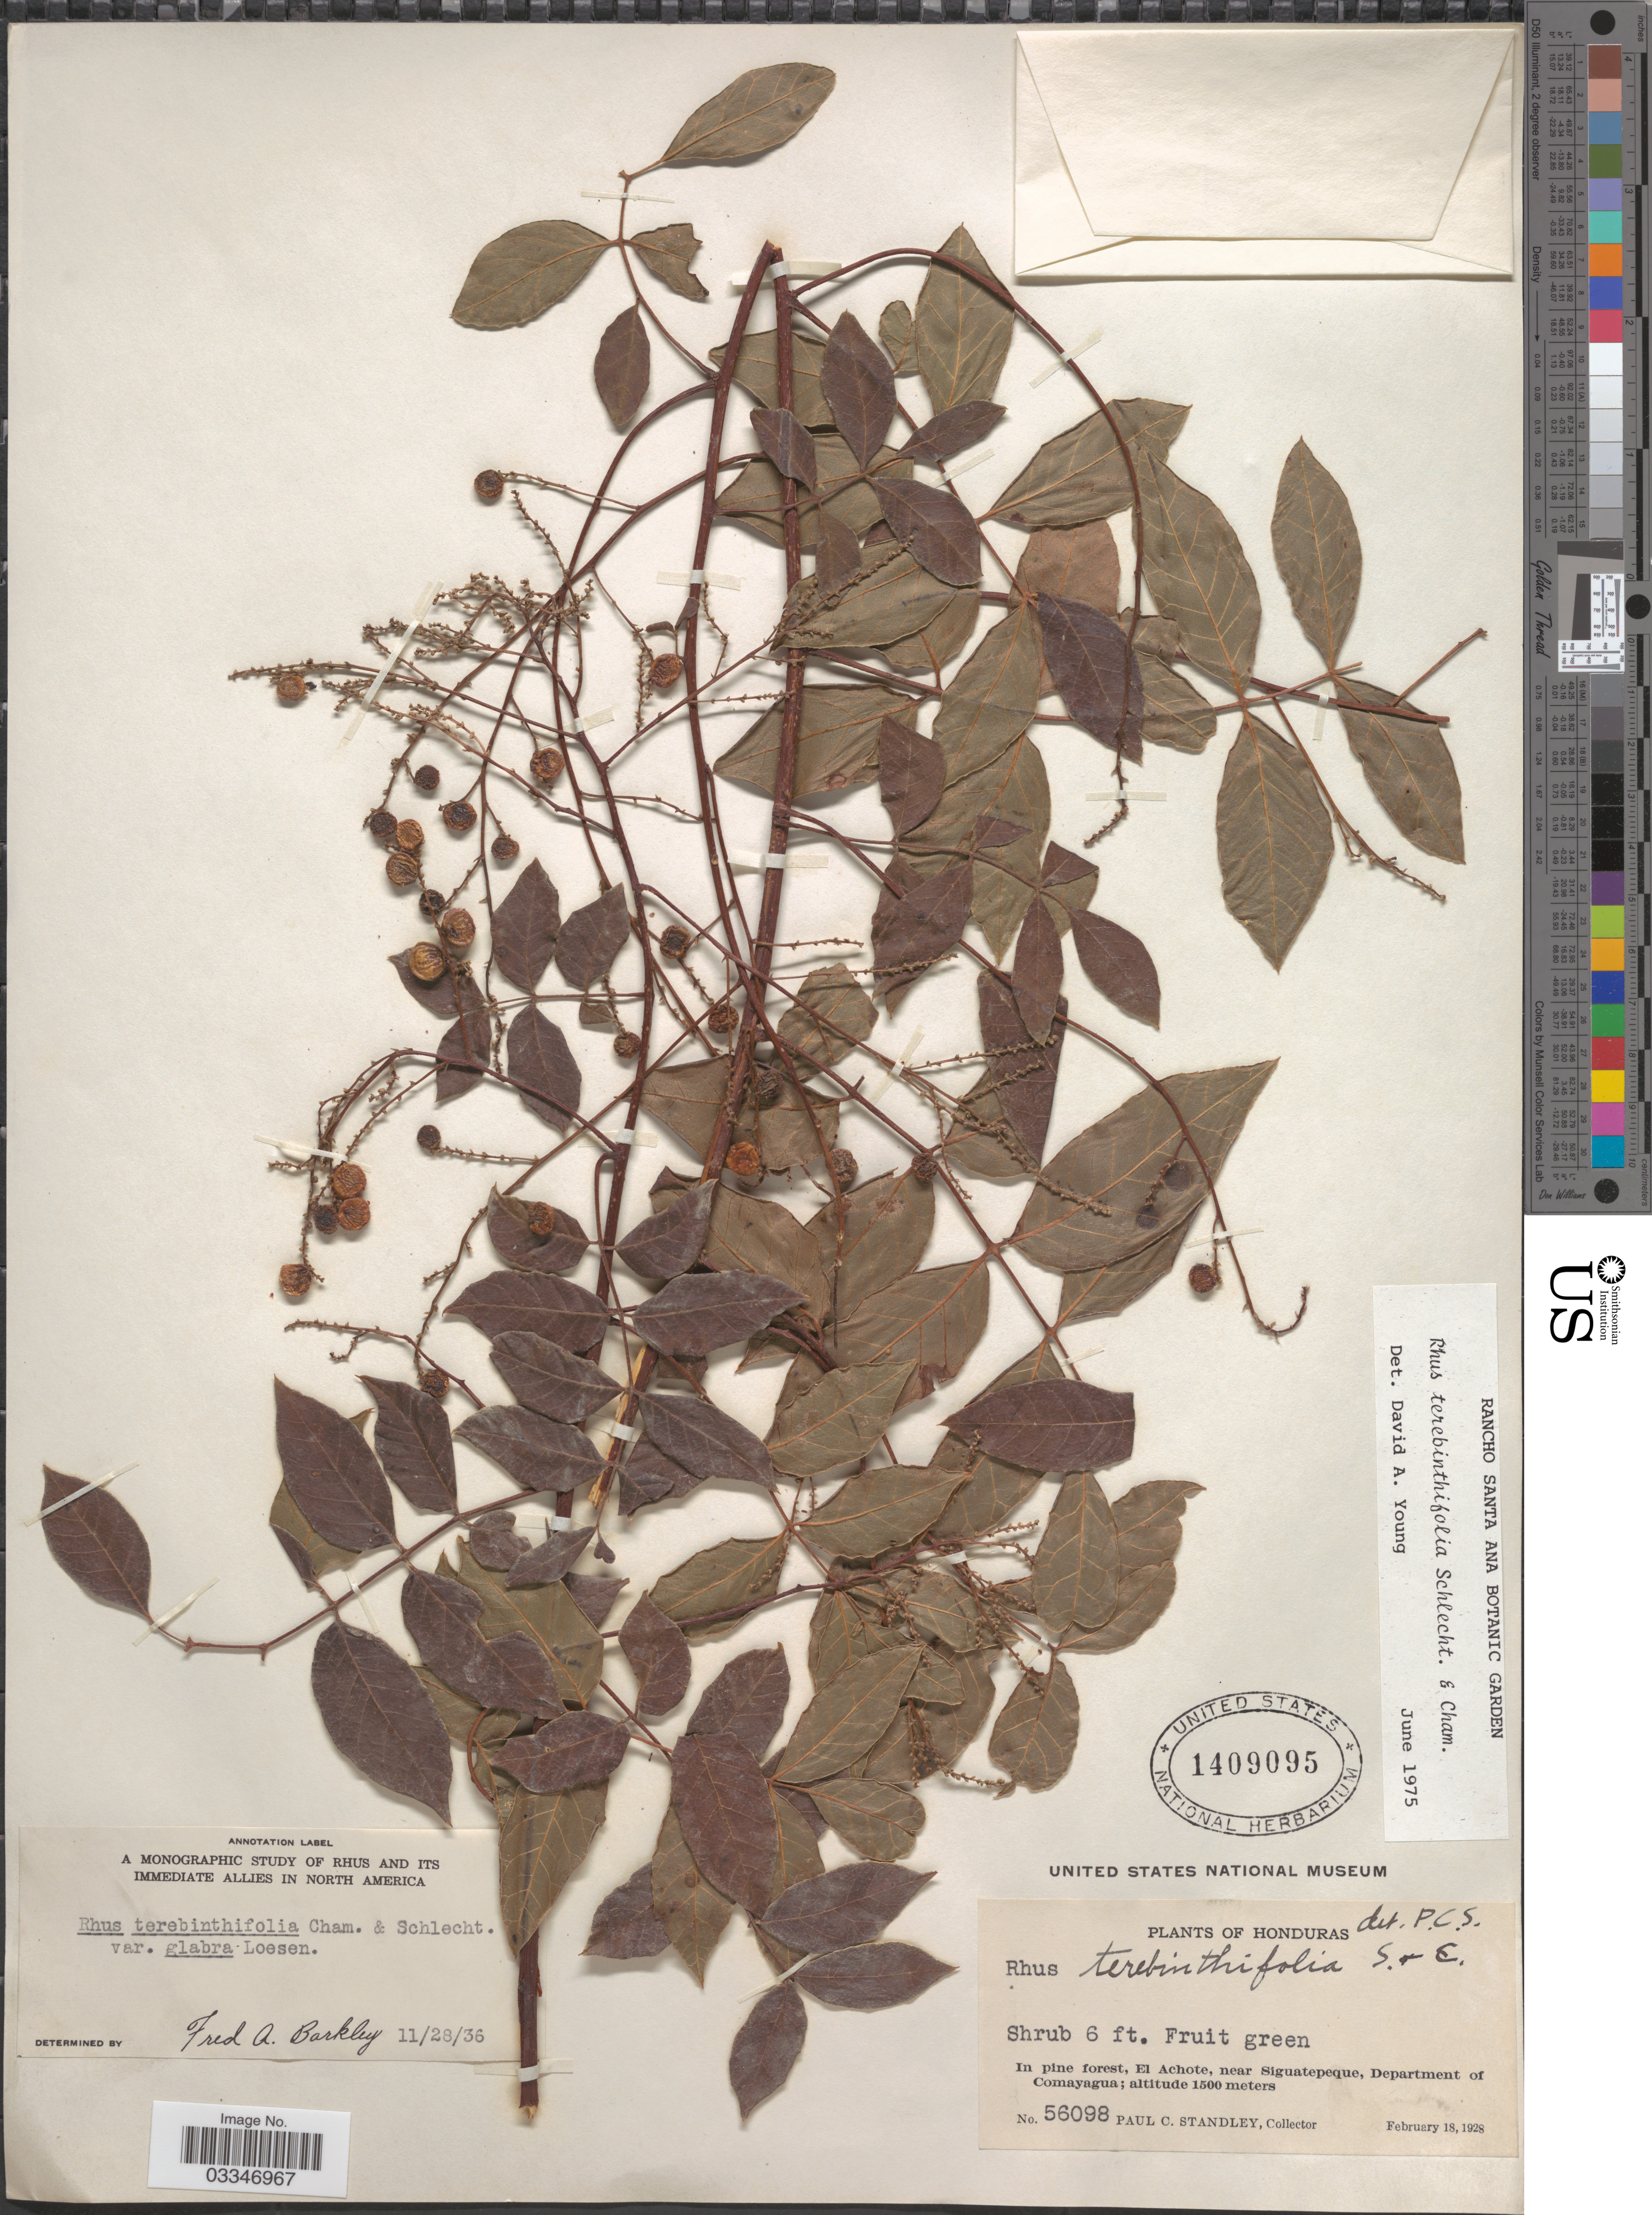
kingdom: Plantae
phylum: Tracheophyta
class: Magnoliopsida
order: Sapindales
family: Anacardiaceae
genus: Rhus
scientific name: Rhus terebinthifolia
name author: Schltdl. & Cham.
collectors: P. C. Standley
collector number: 56098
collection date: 1928-02-18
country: Honduras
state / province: Comayagua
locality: In pine forest, El Achote, near Siguatepeque, Department of Comayagua.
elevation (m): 1500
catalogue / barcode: US 1409095